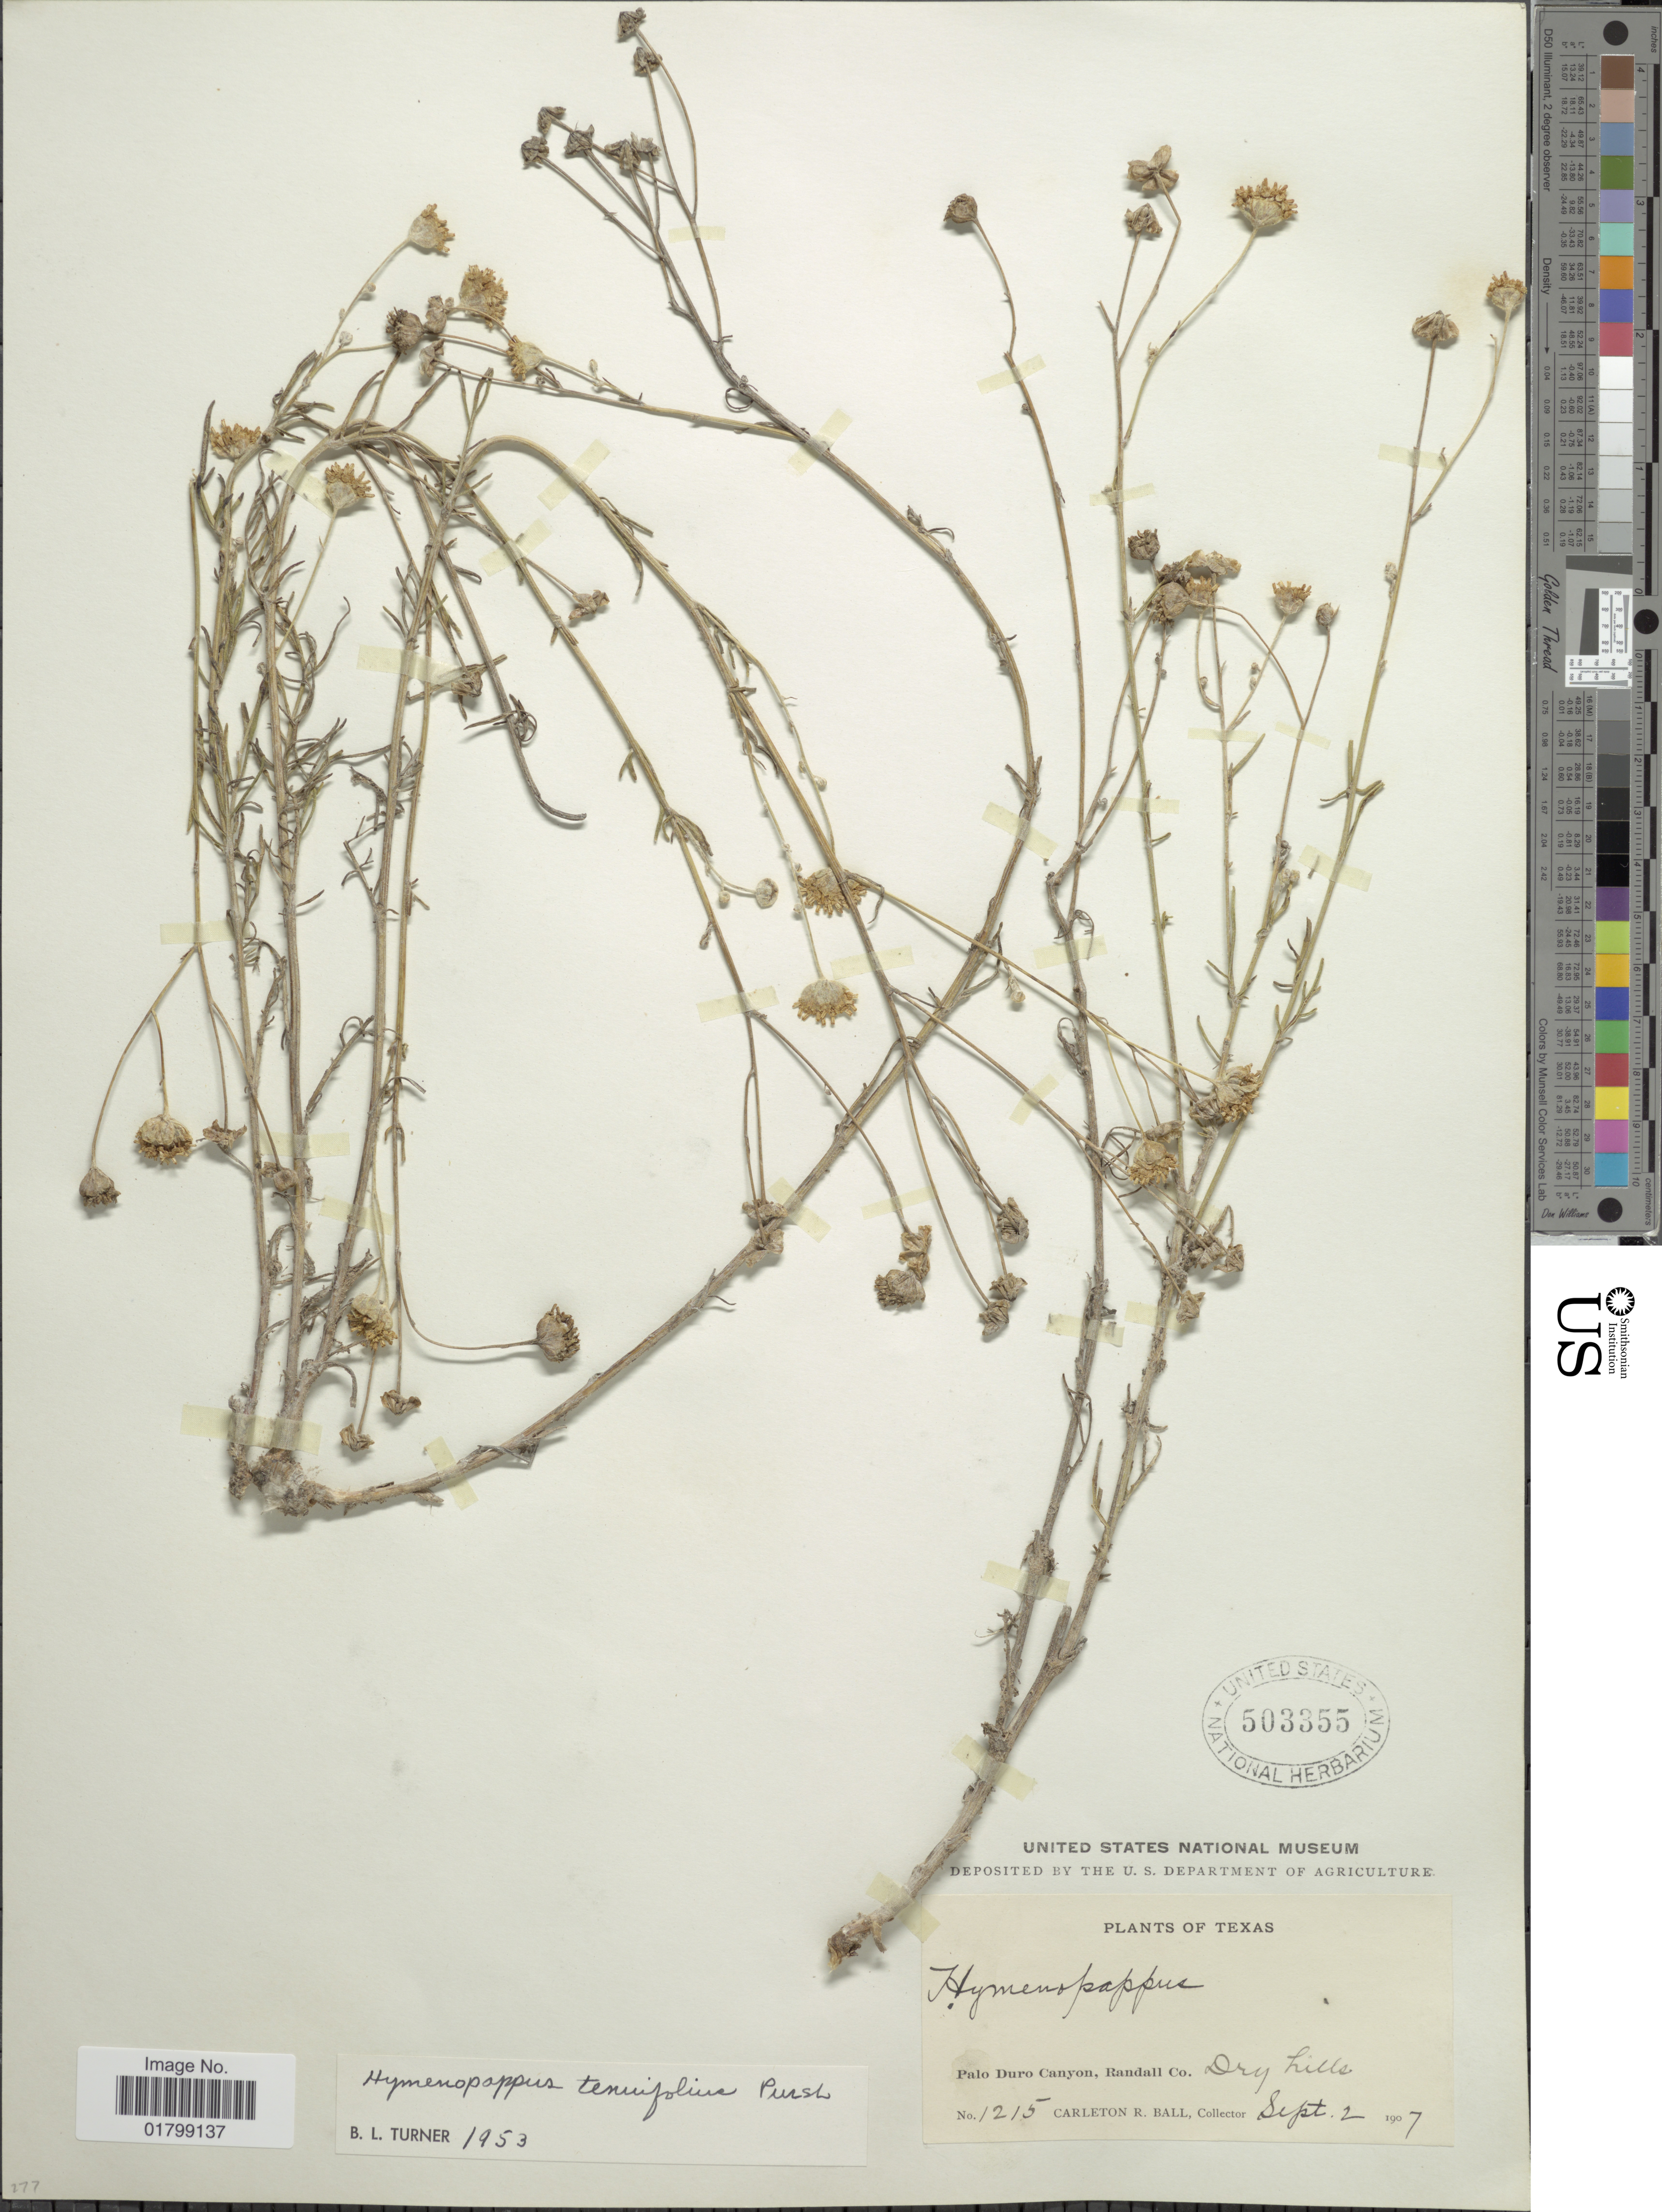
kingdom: Plantae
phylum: Tracheophyta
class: Magnoliopsida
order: Asterales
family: Asteraceae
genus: Hymenopappus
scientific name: Hymenopappus tenuifolius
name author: Pursh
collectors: C. R. Ball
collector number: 1215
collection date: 1907-09-02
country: United States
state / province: Texas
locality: Palo Duro Canyon, Randall Co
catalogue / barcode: US 503355